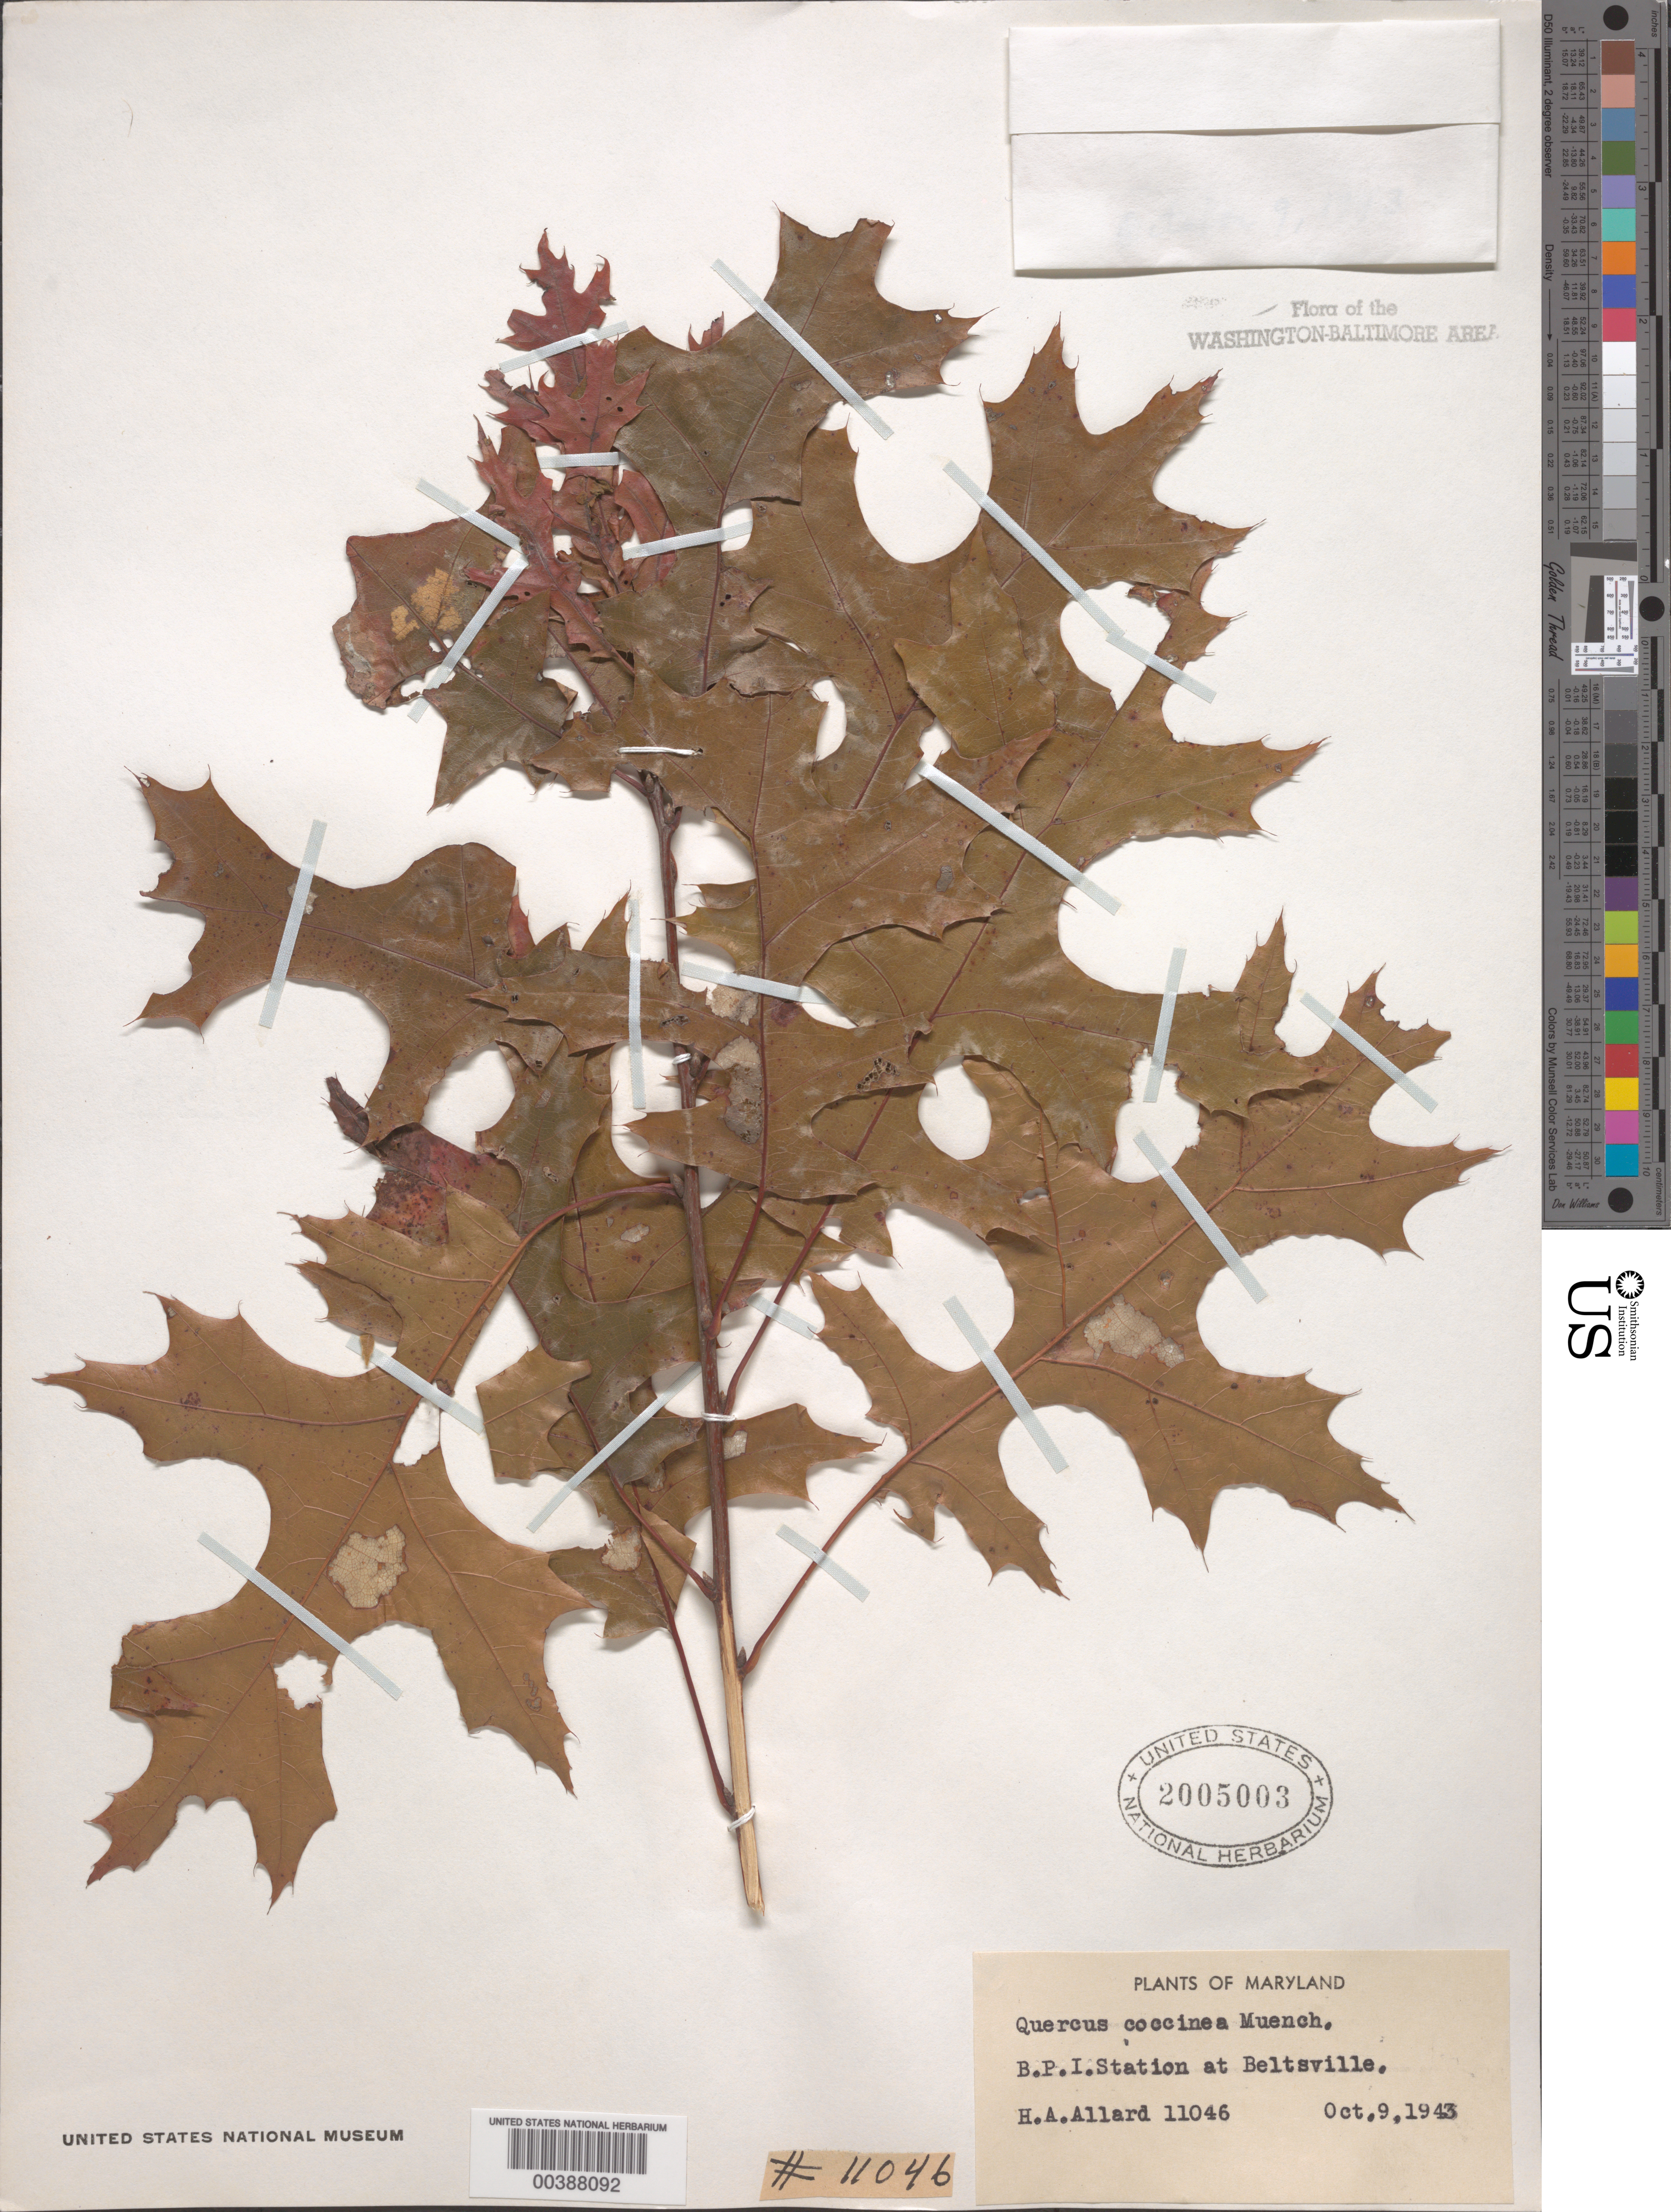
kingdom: Plantae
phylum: Tracheophyta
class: Magnoliopsida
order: Fagales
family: Fagaceae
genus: Quercus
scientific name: Quercus coccinea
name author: Münchh.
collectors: H. A. Allard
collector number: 11046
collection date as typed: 09 Oct 1943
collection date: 1943-10-09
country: United States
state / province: Maryland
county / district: Prince George's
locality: Beltsville, B.P.I. Station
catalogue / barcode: US 2005003